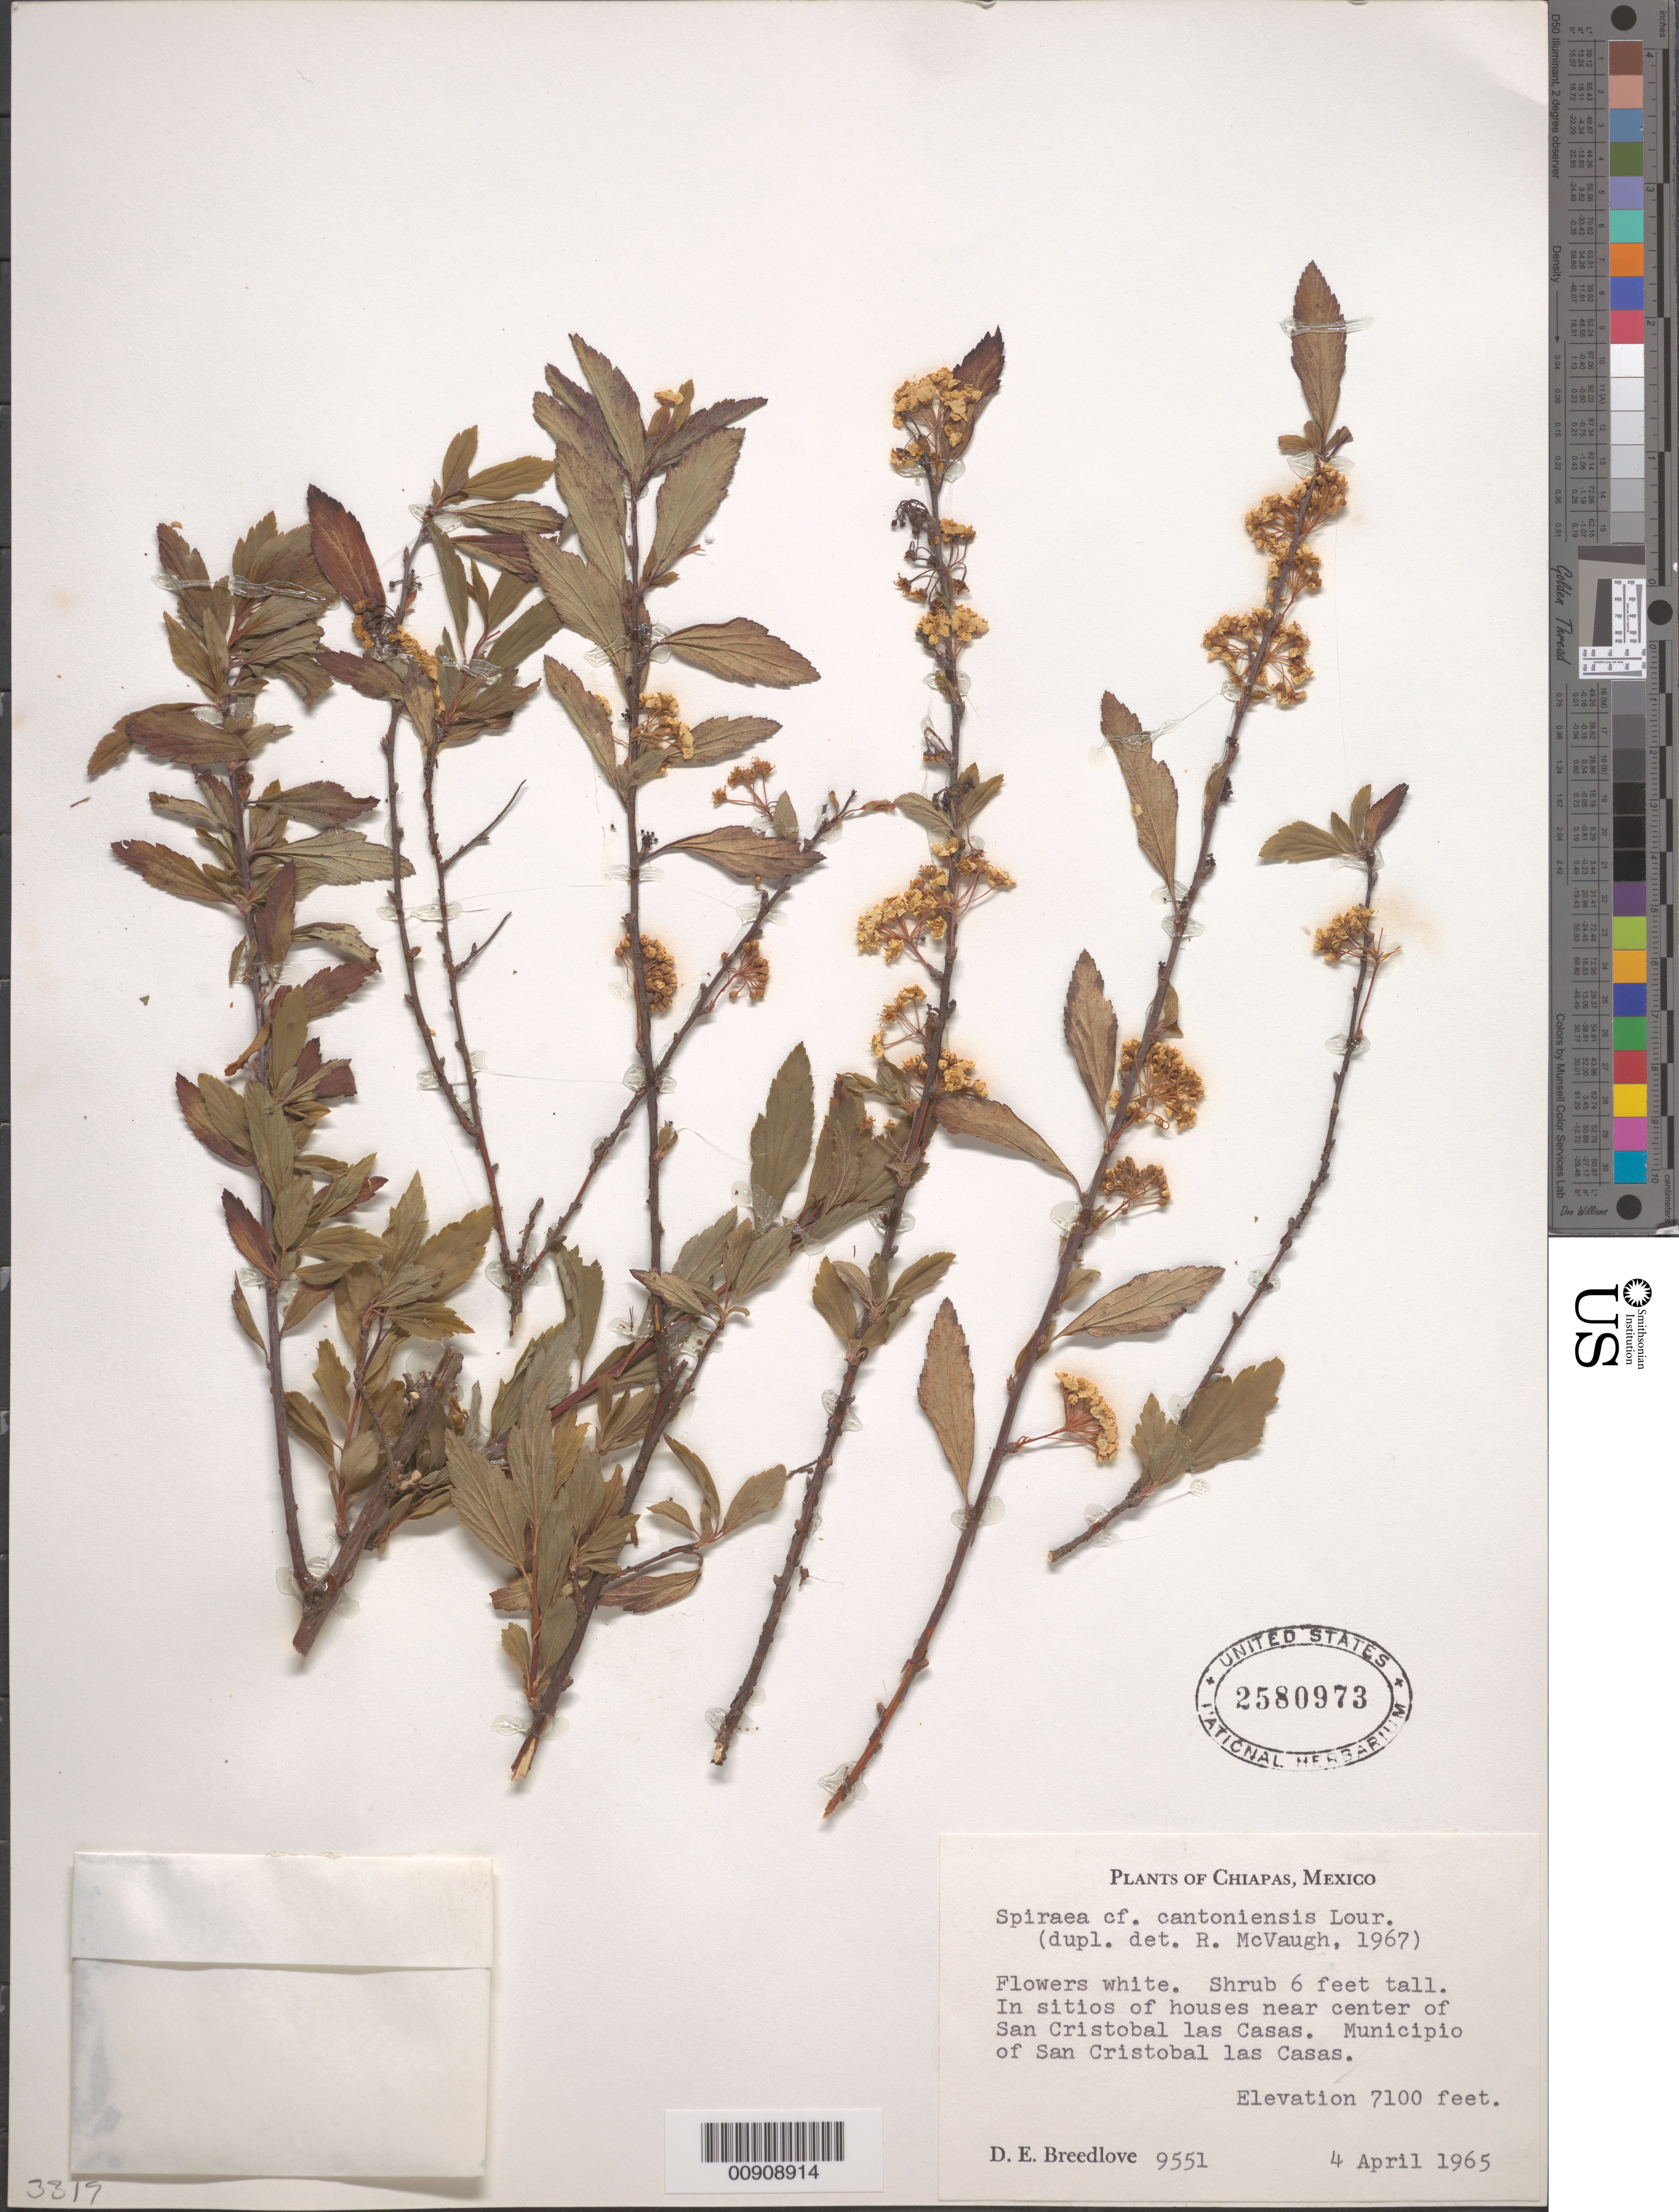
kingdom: Plantae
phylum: Tracheophyta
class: Magnoliopsida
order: Rosales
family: Rosaceae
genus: Spiraea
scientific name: Spiraea cantoniensis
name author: Lour.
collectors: D. E. Breedlove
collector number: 9551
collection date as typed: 04 Apr 1965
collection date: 1965-04-04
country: Mexico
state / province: Chiapas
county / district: San Cristóbal de las Casas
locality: In sitios of houses near center of San Cristóbal las Casas. Municipio of San Cristóbal las Casas, Chiapas.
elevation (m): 2164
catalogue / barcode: US 2580973